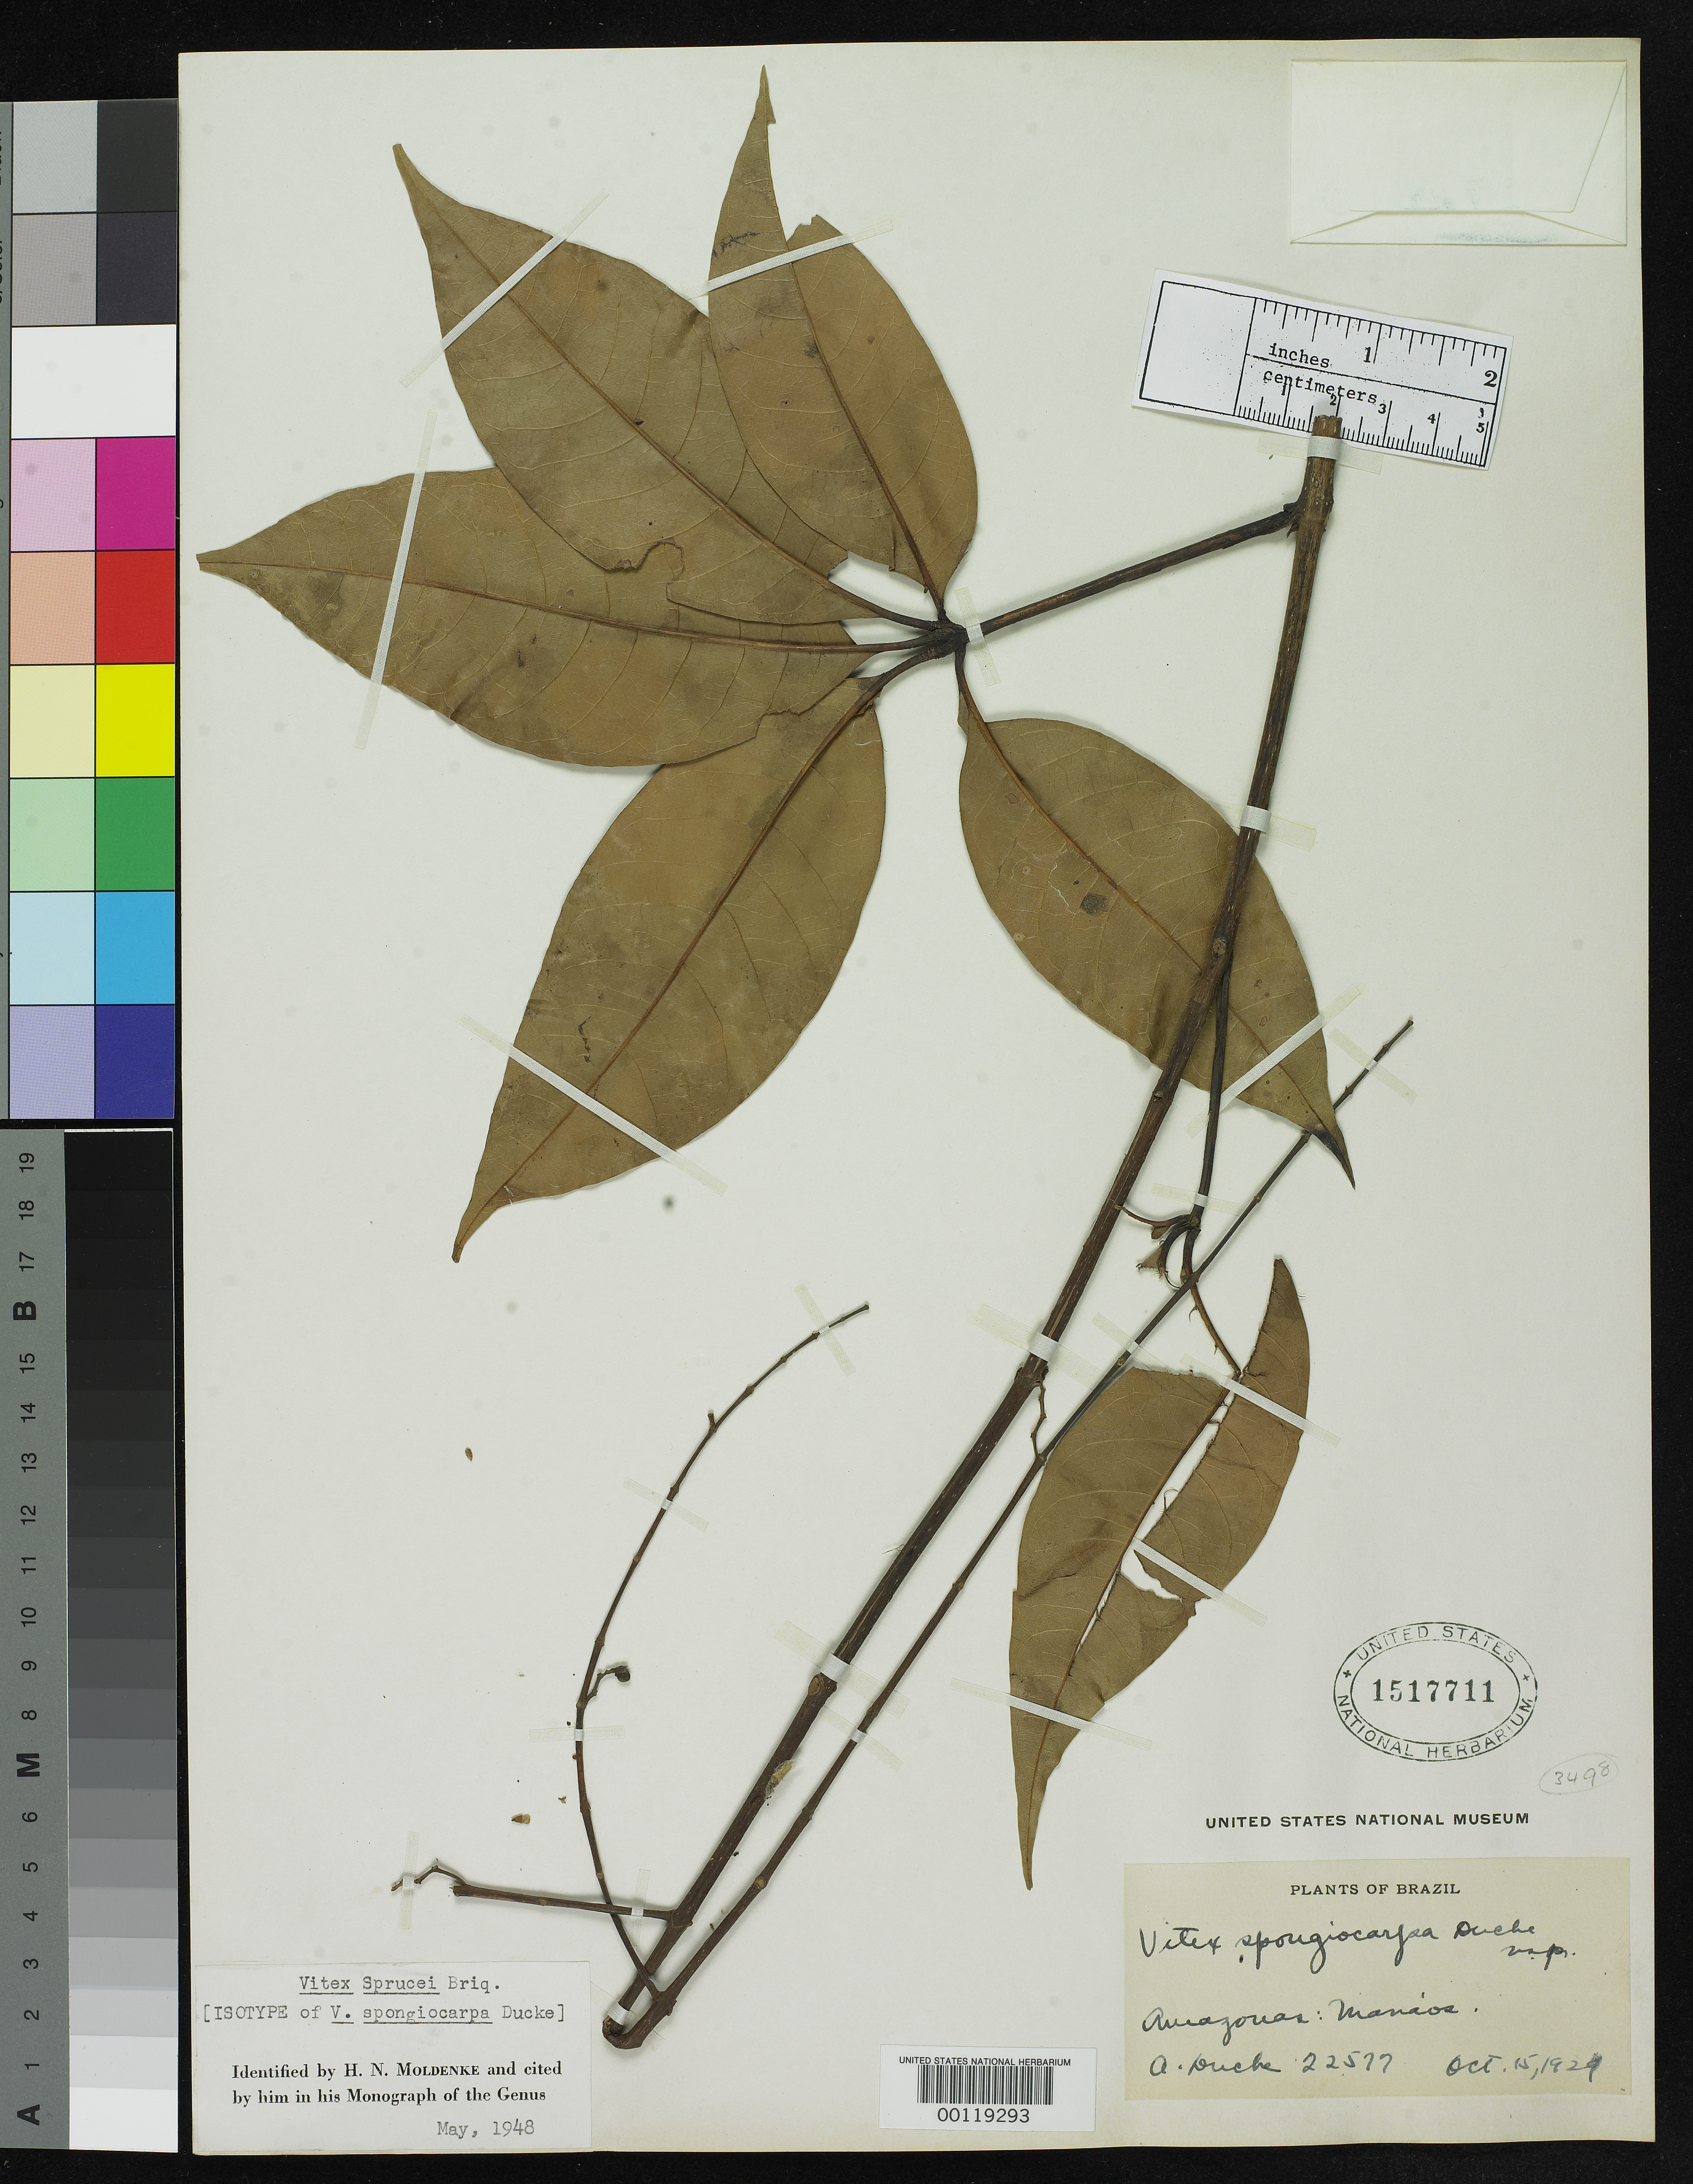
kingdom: Plantae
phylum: Tracheophyta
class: Magnoliopsida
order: Lamiales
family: Lamiaceae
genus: Vitex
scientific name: Vitex spongiocarpa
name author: Ducke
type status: Isotype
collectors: A. Ducke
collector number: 22577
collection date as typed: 15 Oct 1929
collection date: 1929-10-15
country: Brazil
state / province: Amazonas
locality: Manaus.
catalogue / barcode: US 1517711